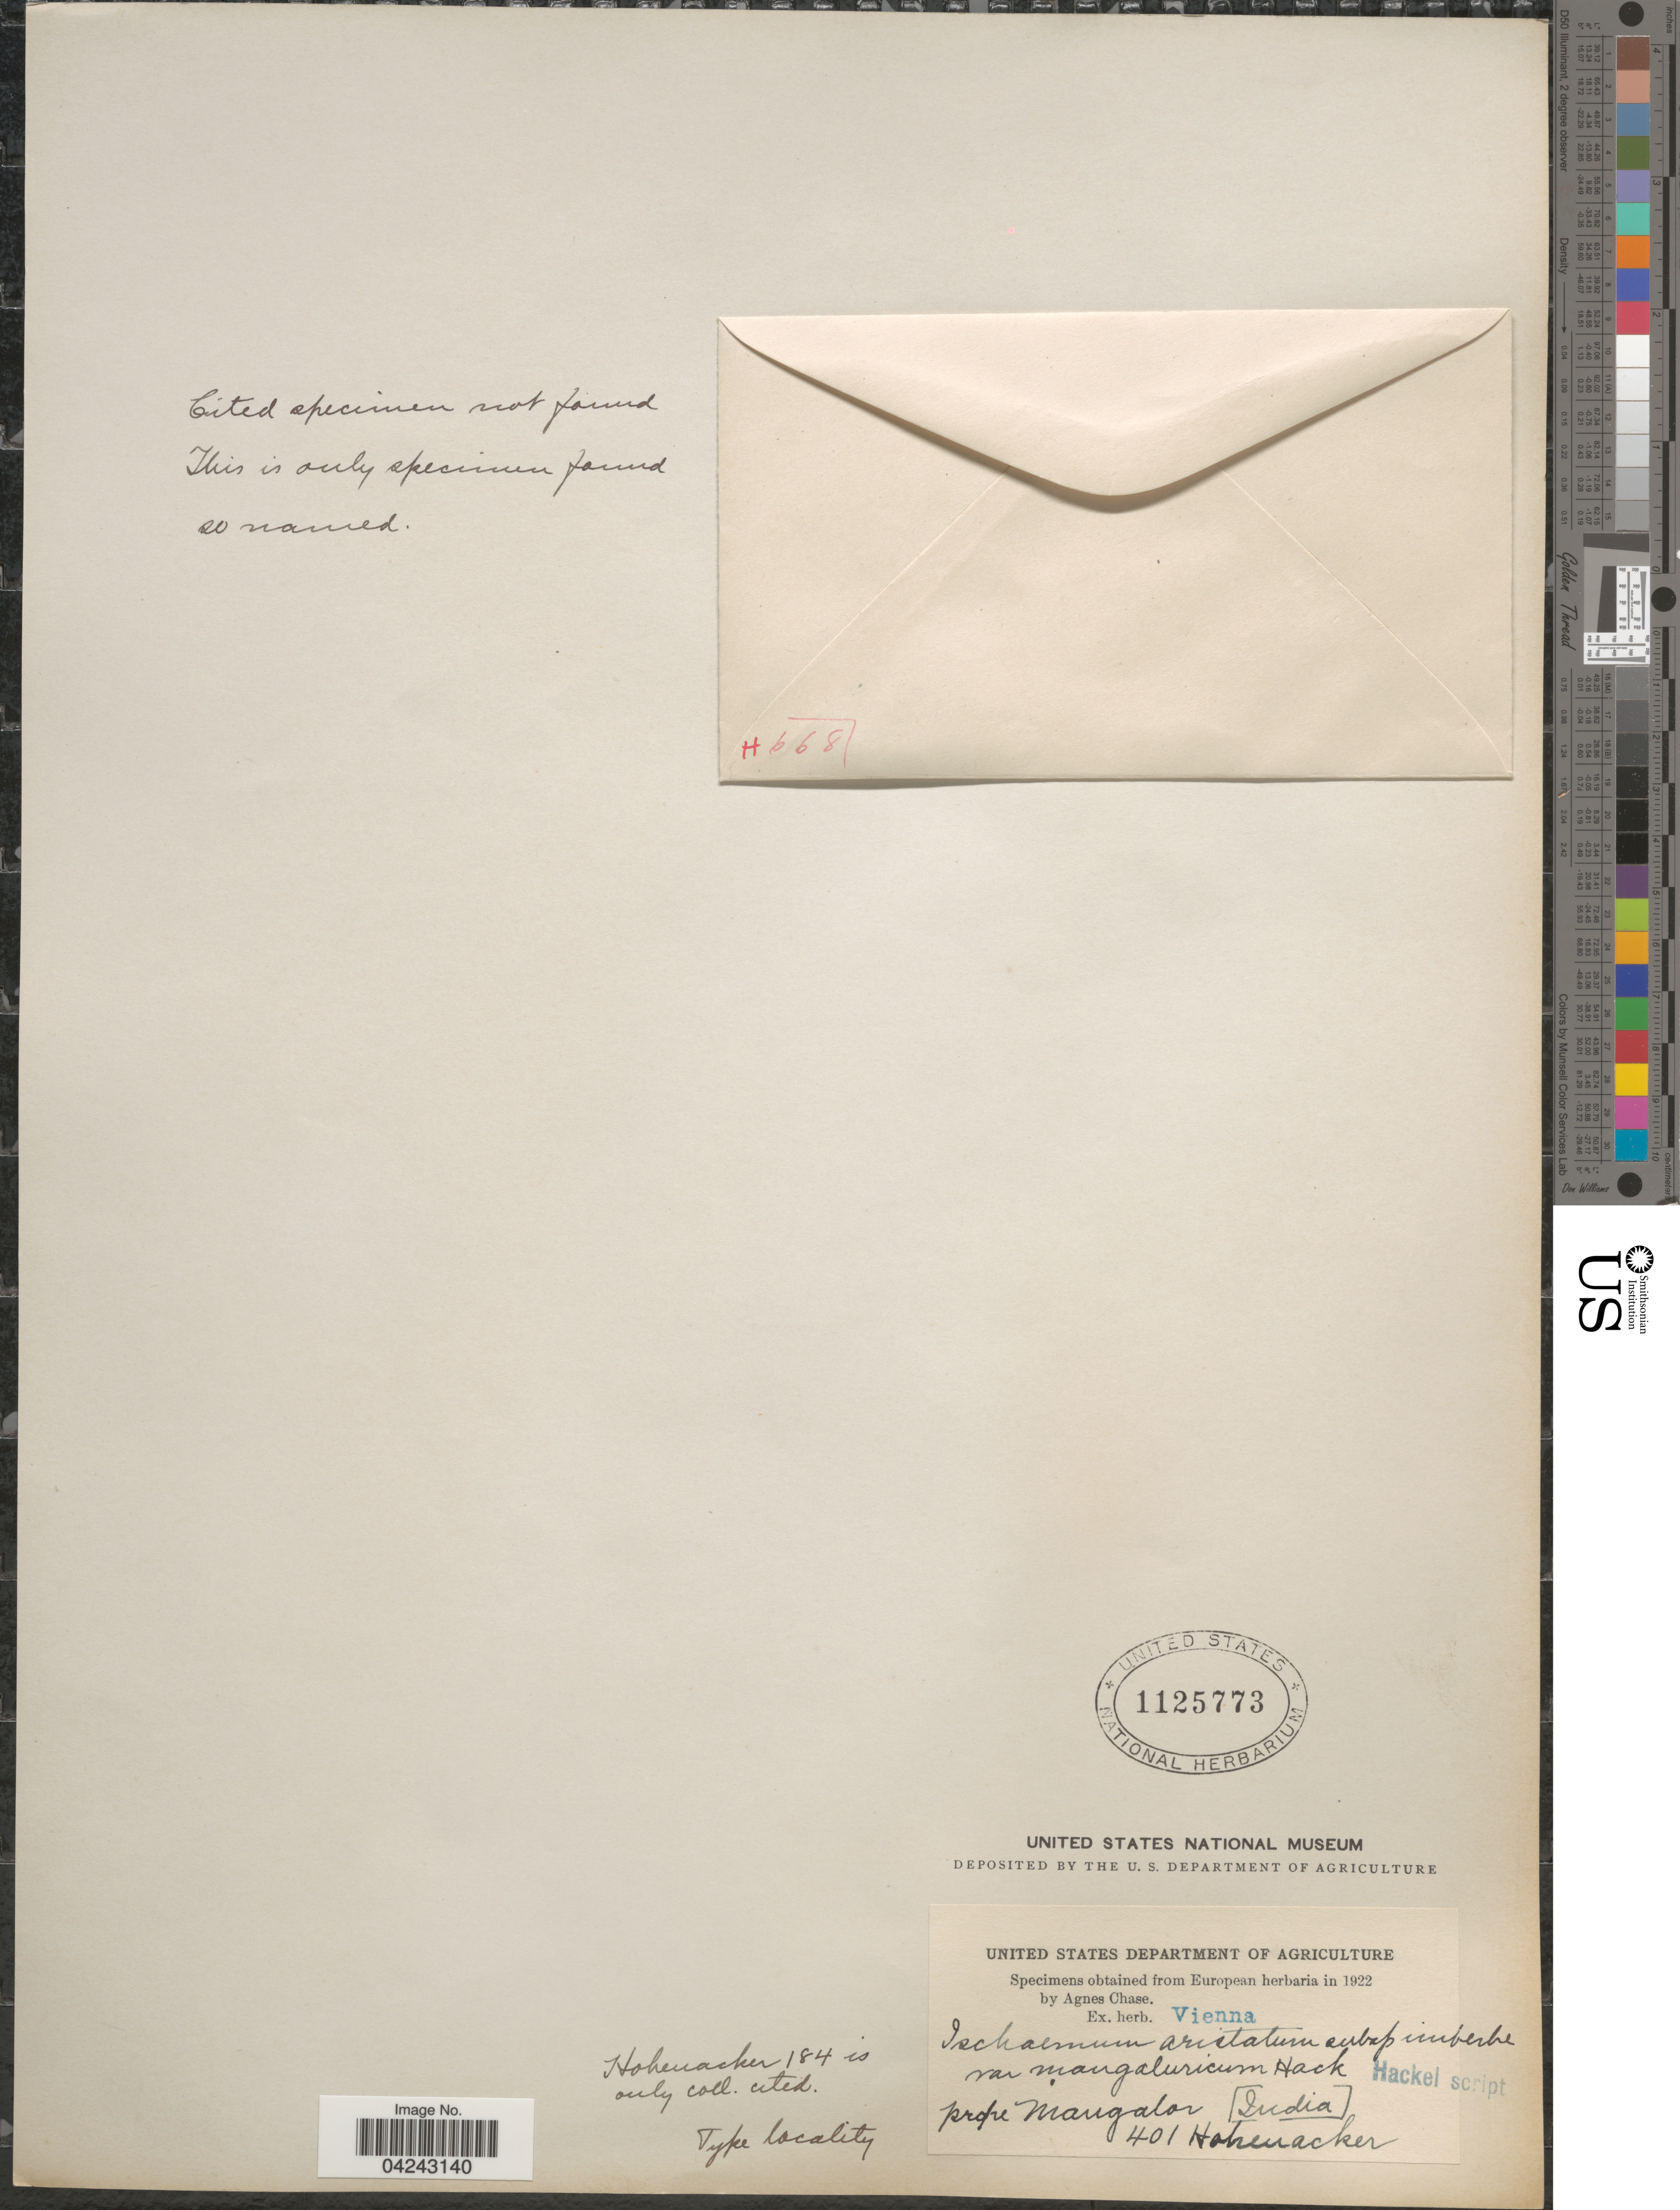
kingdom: Plantae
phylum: Tracheophyta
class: Liliopsida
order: Poales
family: Poaceae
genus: Ischaemum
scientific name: Ischaemum aristatum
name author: L.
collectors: Hohenacher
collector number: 401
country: India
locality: Prope Mangalor.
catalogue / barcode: US 1125773